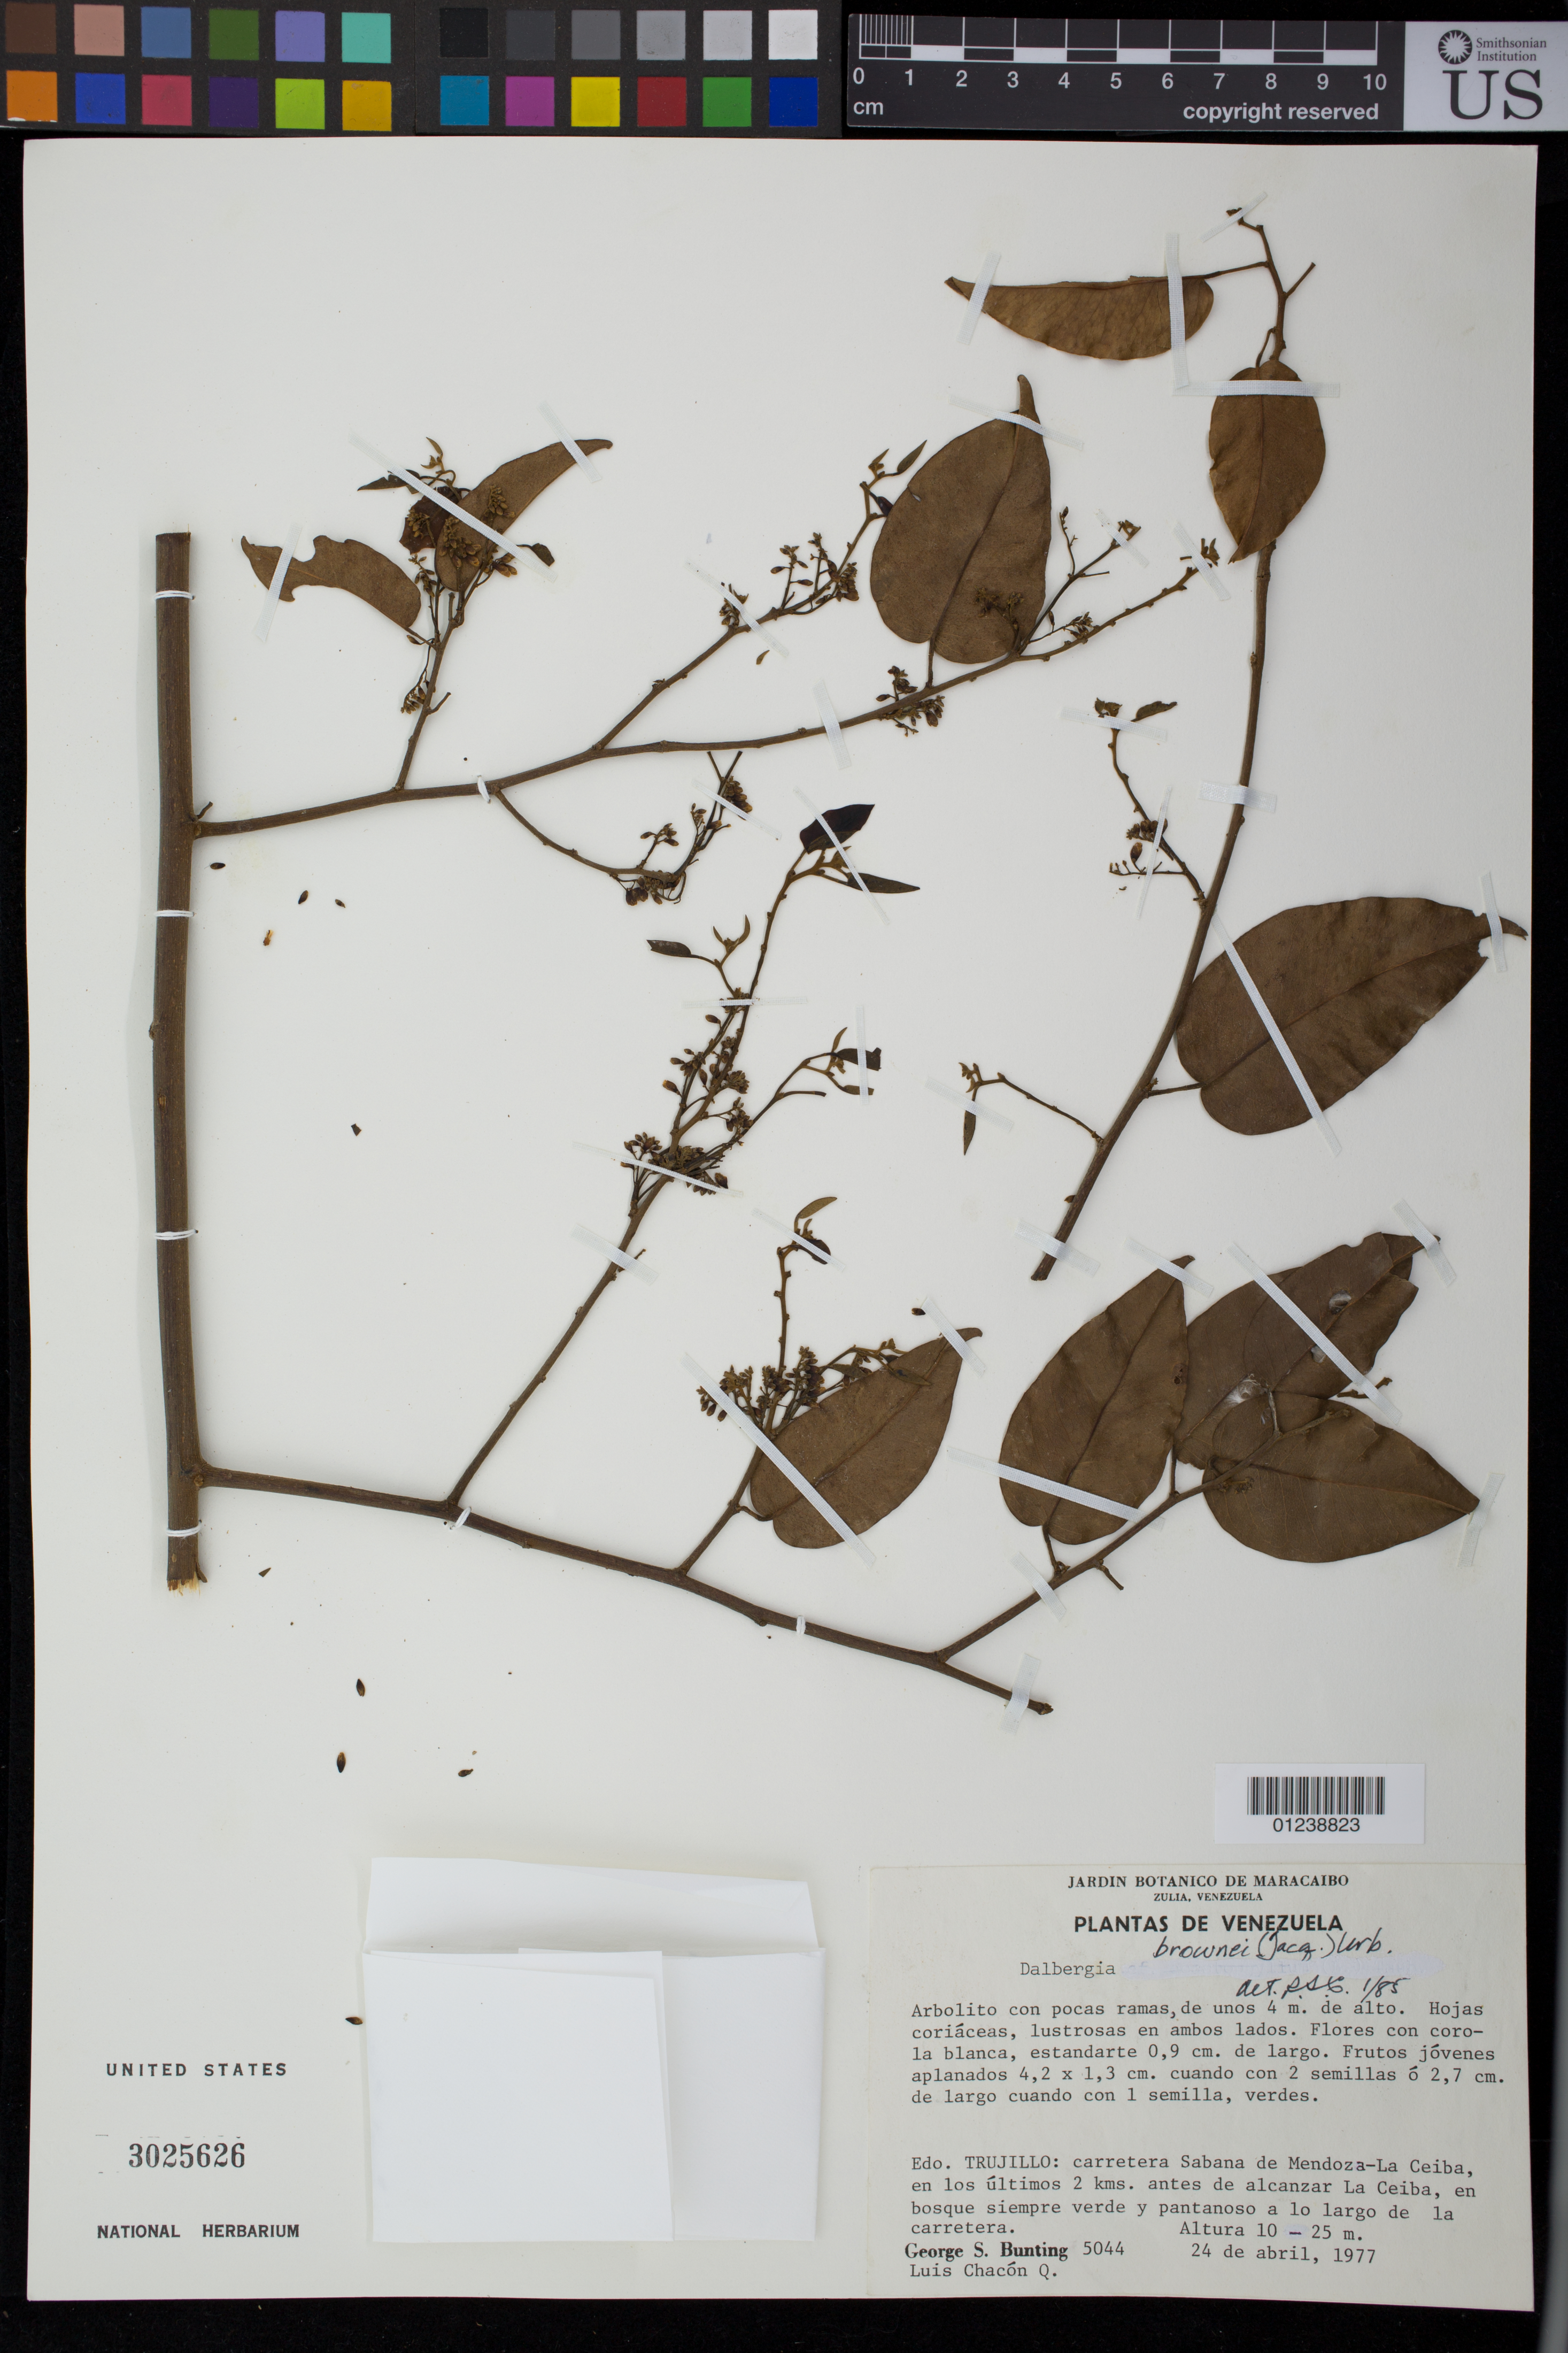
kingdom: Plantae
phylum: Tracheophyta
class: Magnoliopsida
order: Fabales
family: Fabaceae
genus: Dalbergia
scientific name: Dalbergia brownei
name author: (Jacq.) Schinz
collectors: G. S. Bunting & L. Chacon-Q.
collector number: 5044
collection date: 1977-04-24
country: Venezuela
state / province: Trujillo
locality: carretera Sabana de Mendoza-La Ceiba, en los ultimos 2 kms. antes de alcanzar La Ceiba, en bosque siempre verde y pantanosos a lo largo de la carretera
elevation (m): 10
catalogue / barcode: US 3025626